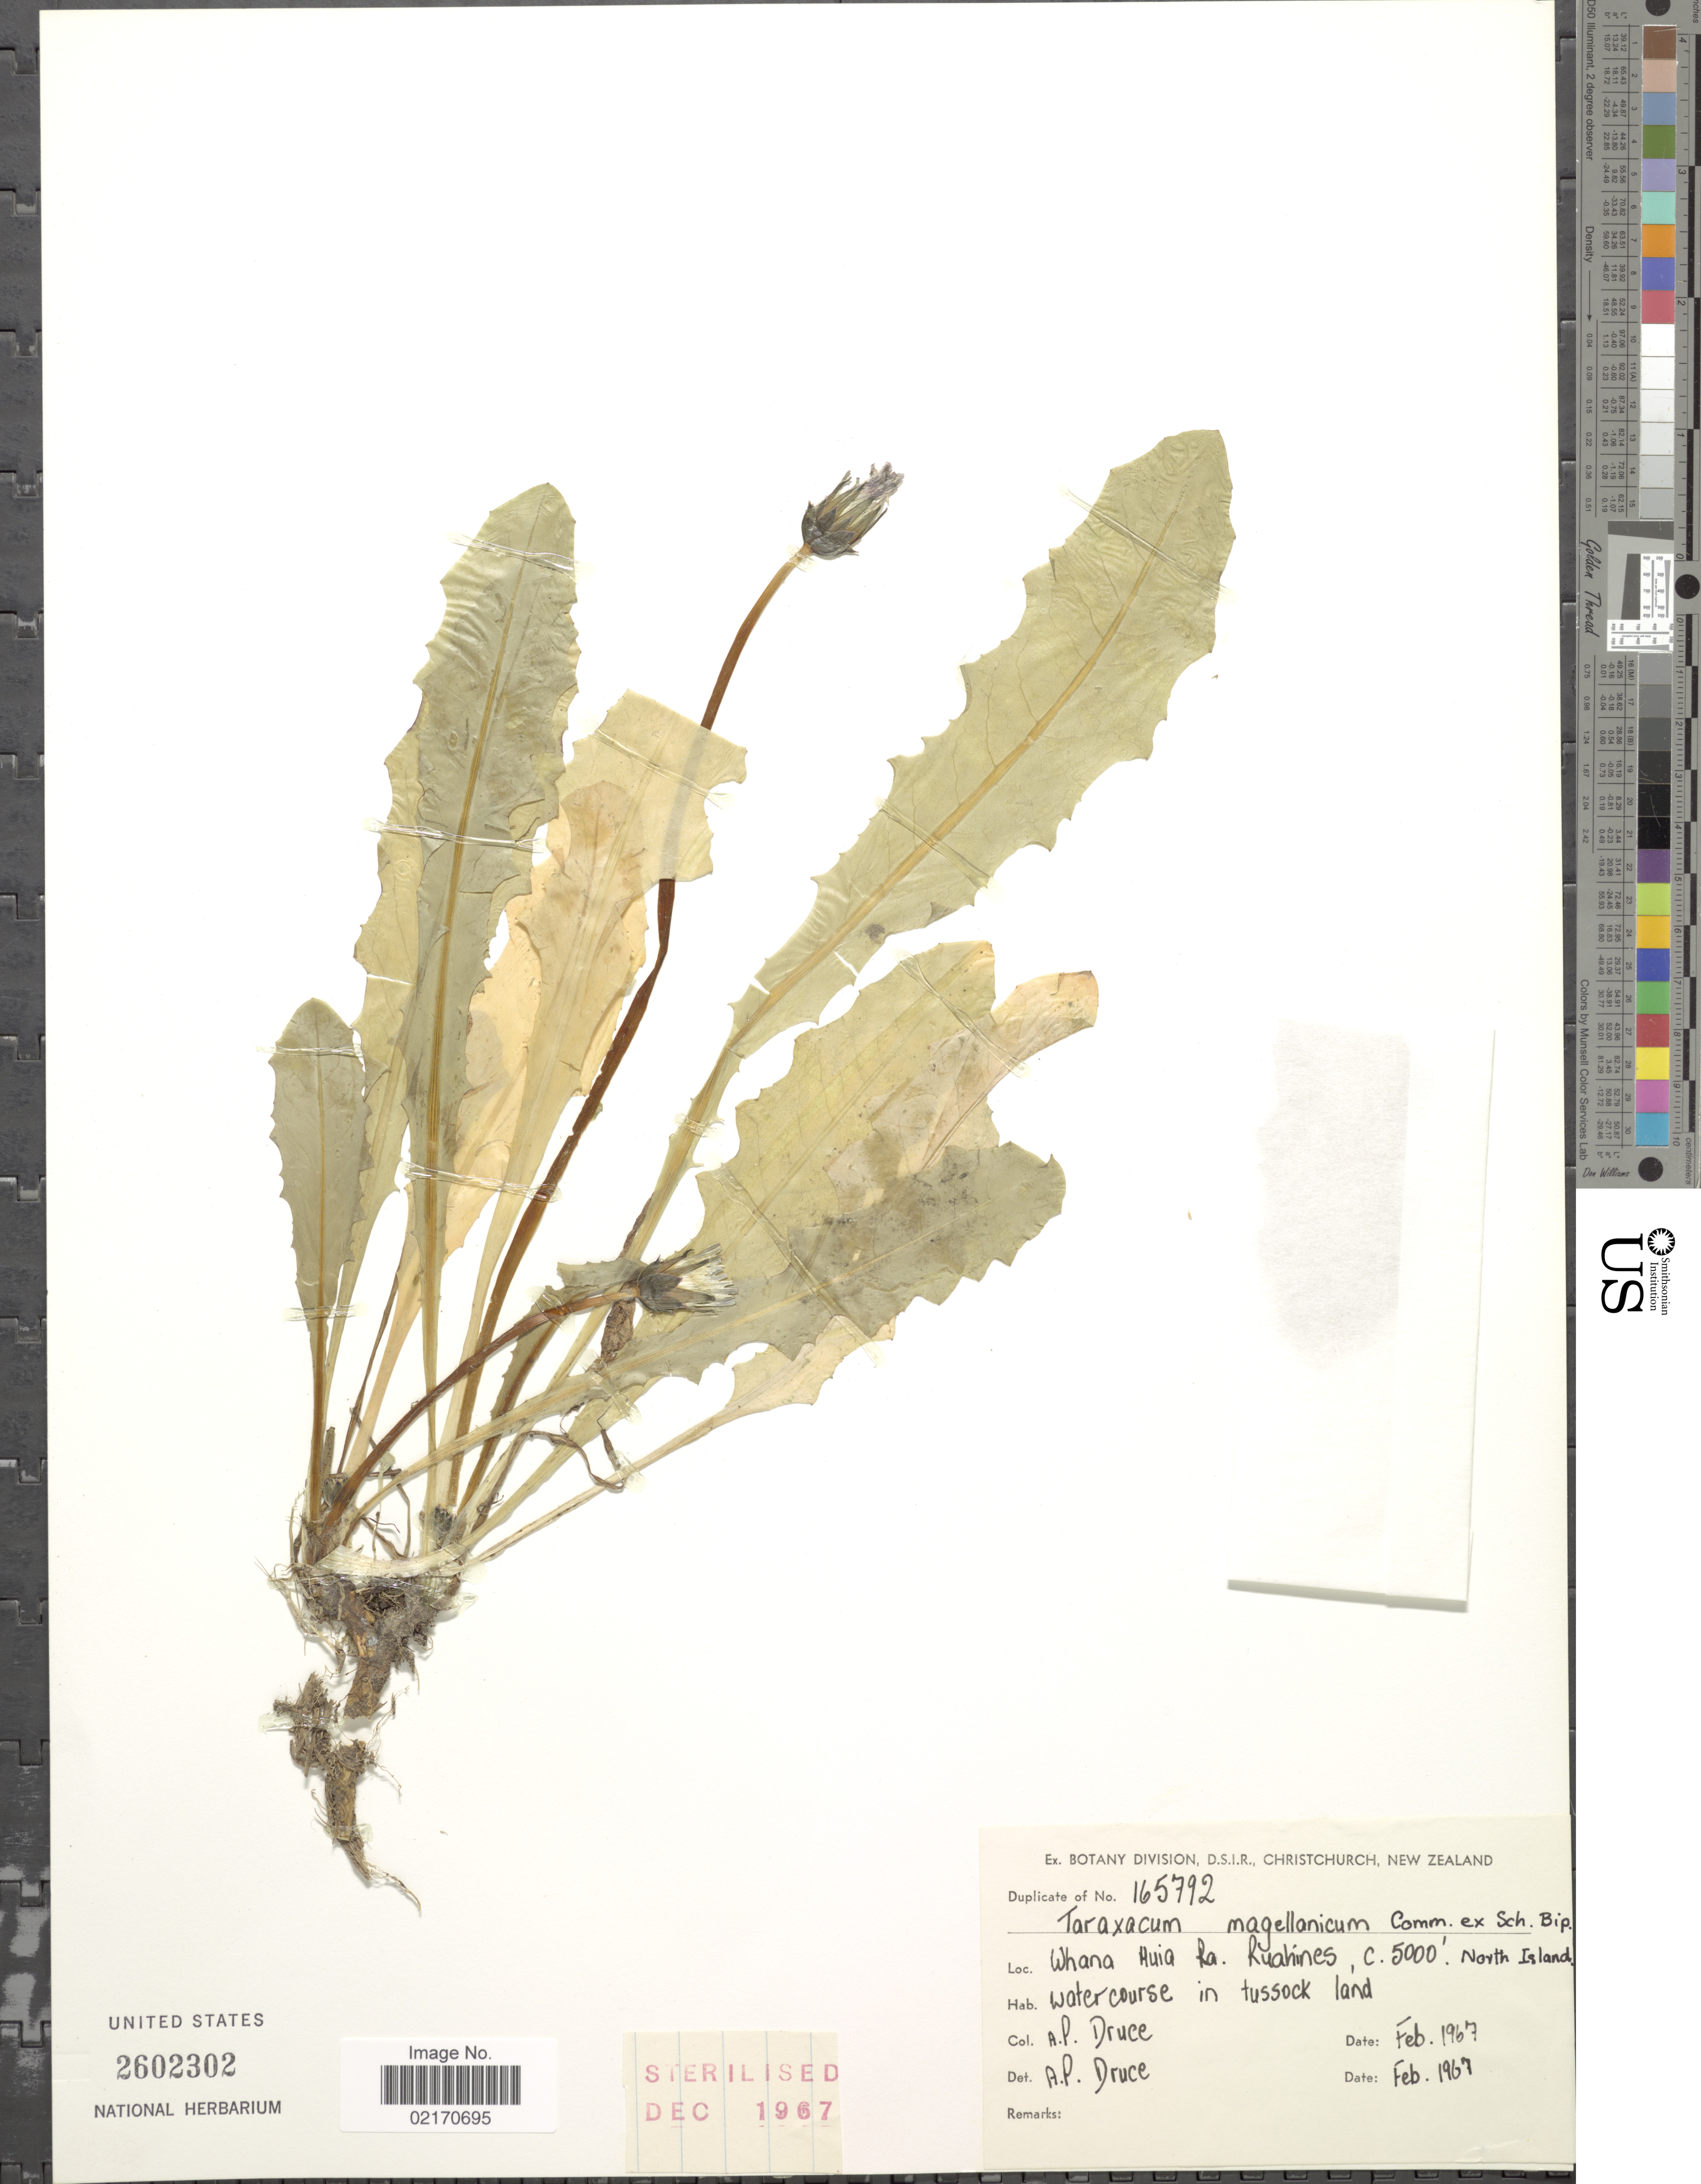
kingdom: Plantae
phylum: Tracheophyta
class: Magnoliopsida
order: Asterales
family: Asteraceae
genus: Taraxacum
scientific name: Taraxacum magellanicum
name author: Comm. ex Sch. Bip.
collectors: A. Druce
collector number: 165792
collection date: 1967-02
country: New Zealand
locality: Whana Huia Ra. Ruahines, North Island, watercourse in tussock land.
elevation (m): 1524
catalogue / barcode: US 2602302